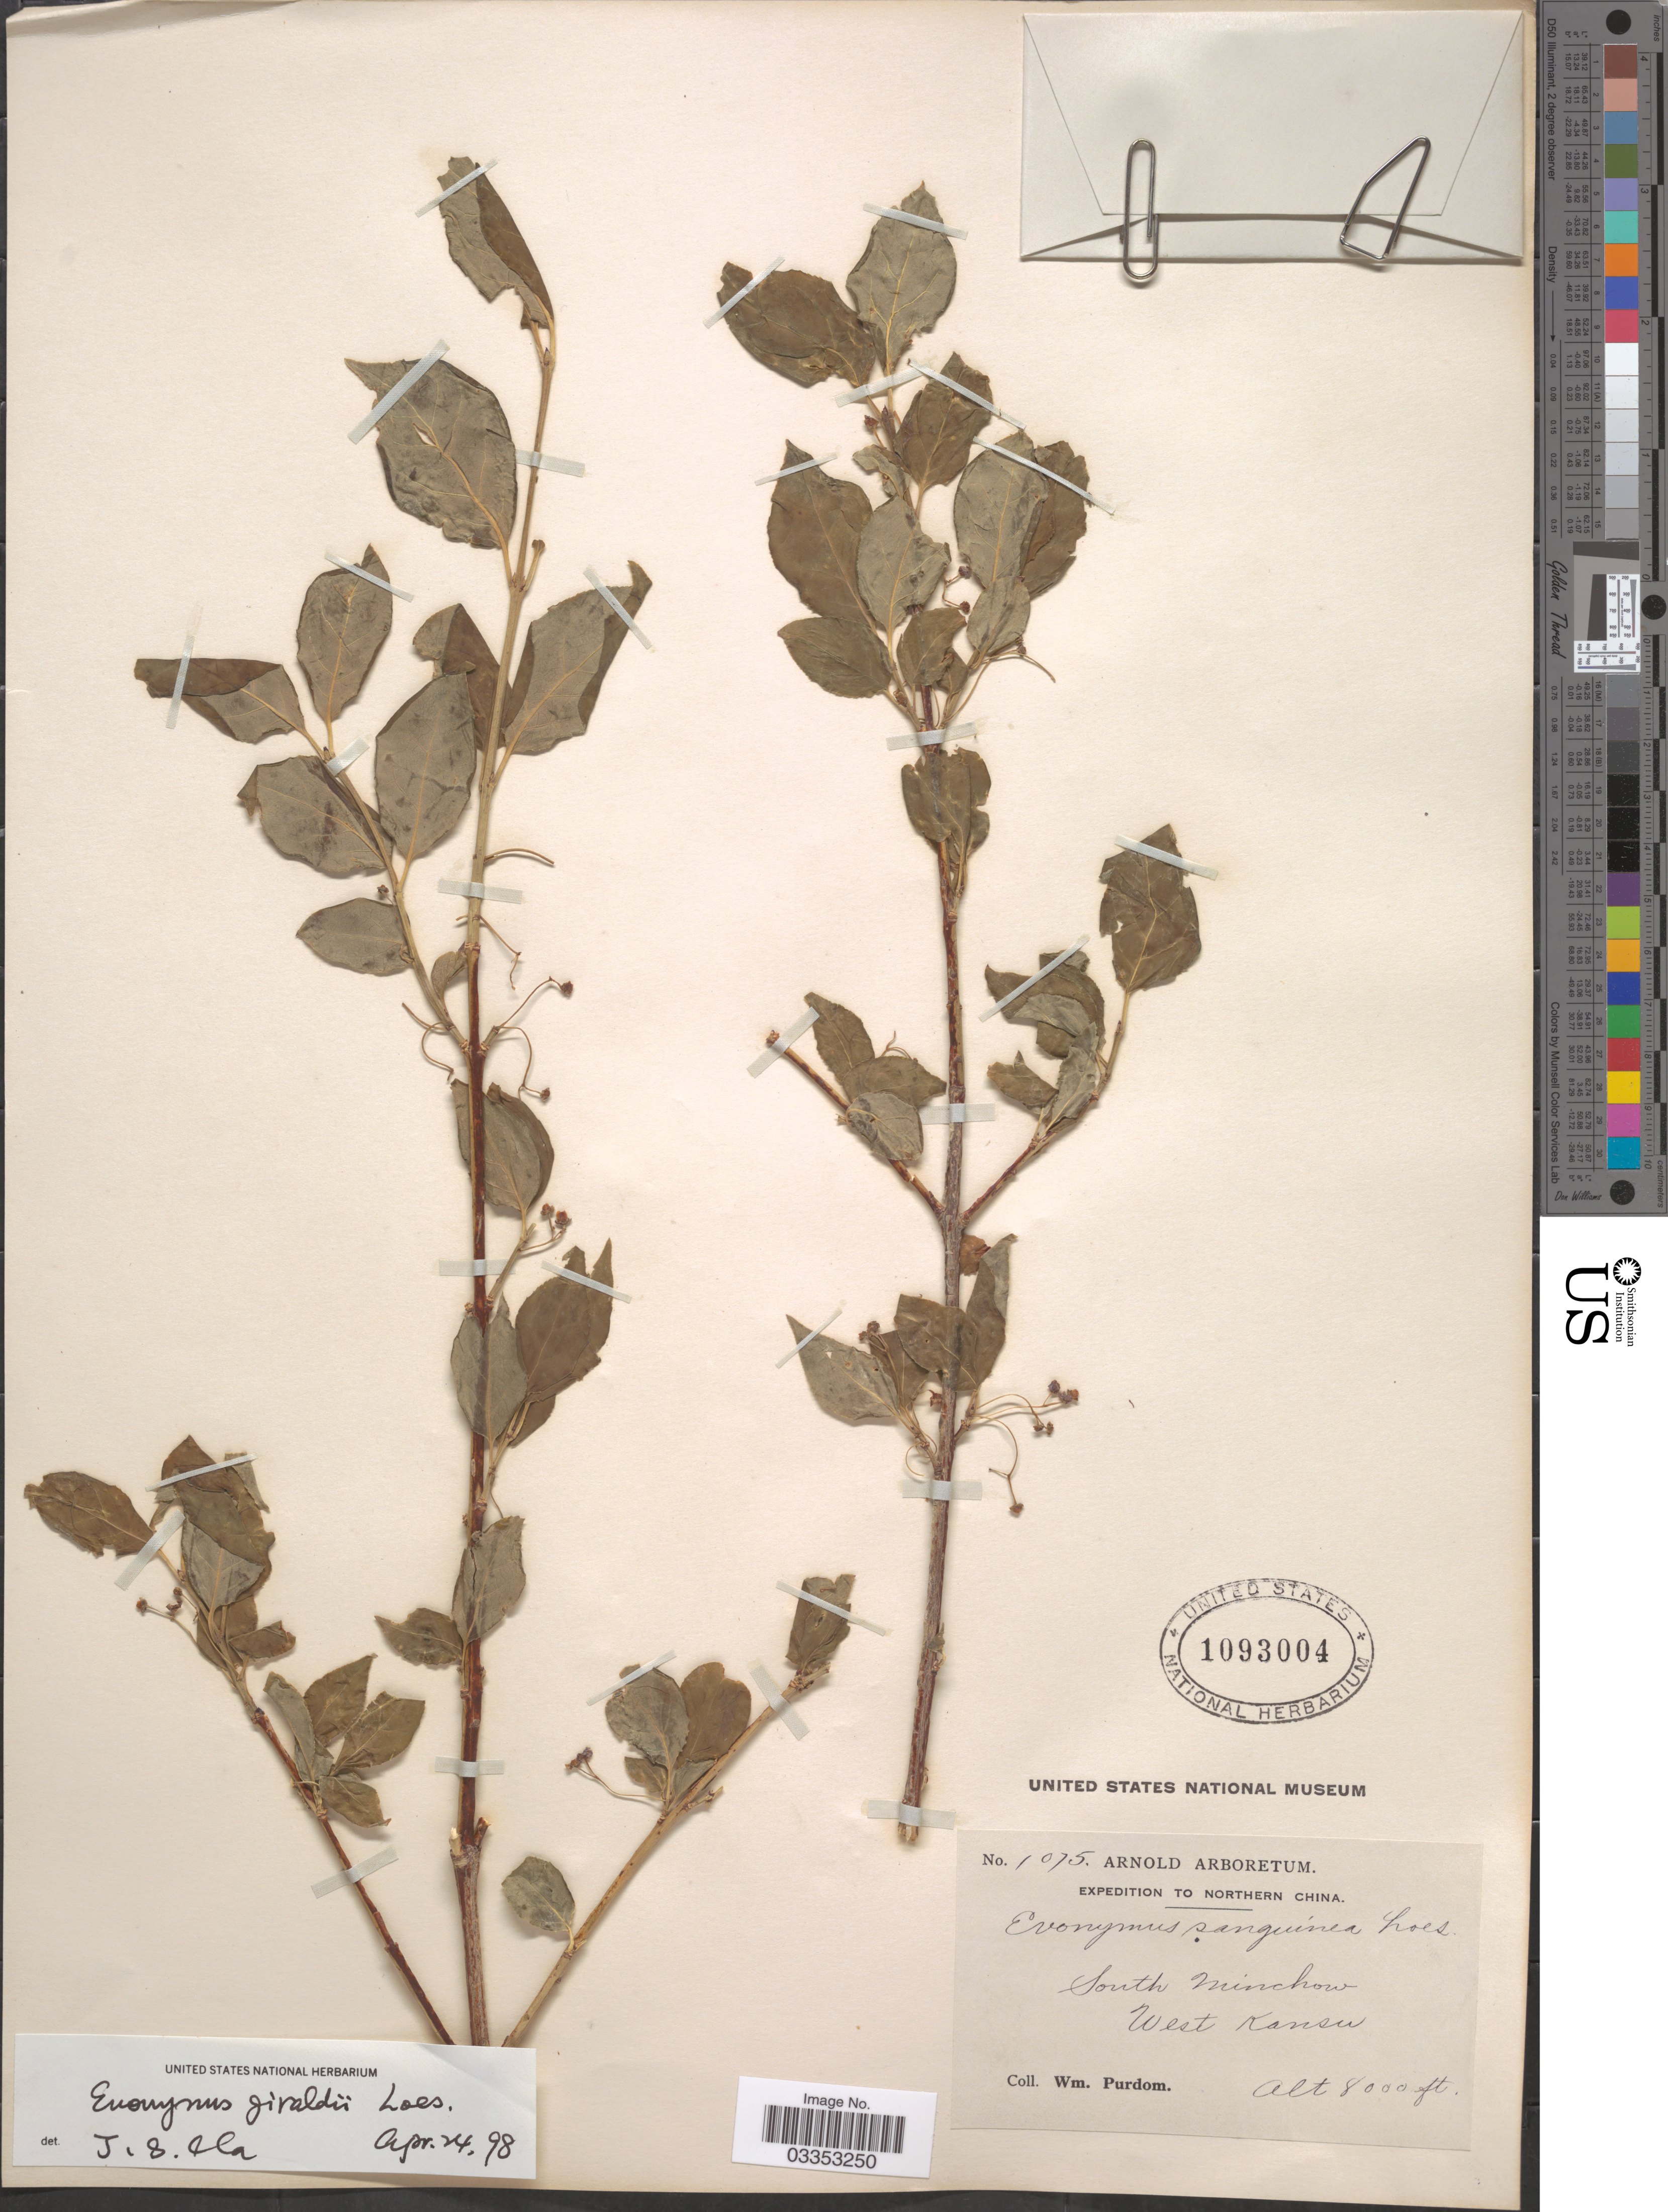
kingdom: Plantae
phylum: Tracheophyta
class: Magnoliopsida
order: Celastrales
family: Celastraceae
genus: Euonymus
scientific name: Euonymus giraldii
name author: Loes. ex Diels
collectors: W. Purdom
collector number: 1075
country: China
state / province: Gansu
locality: Northern China. South Minchow, West Kansu.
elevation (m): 2438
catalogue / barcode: US 1093004